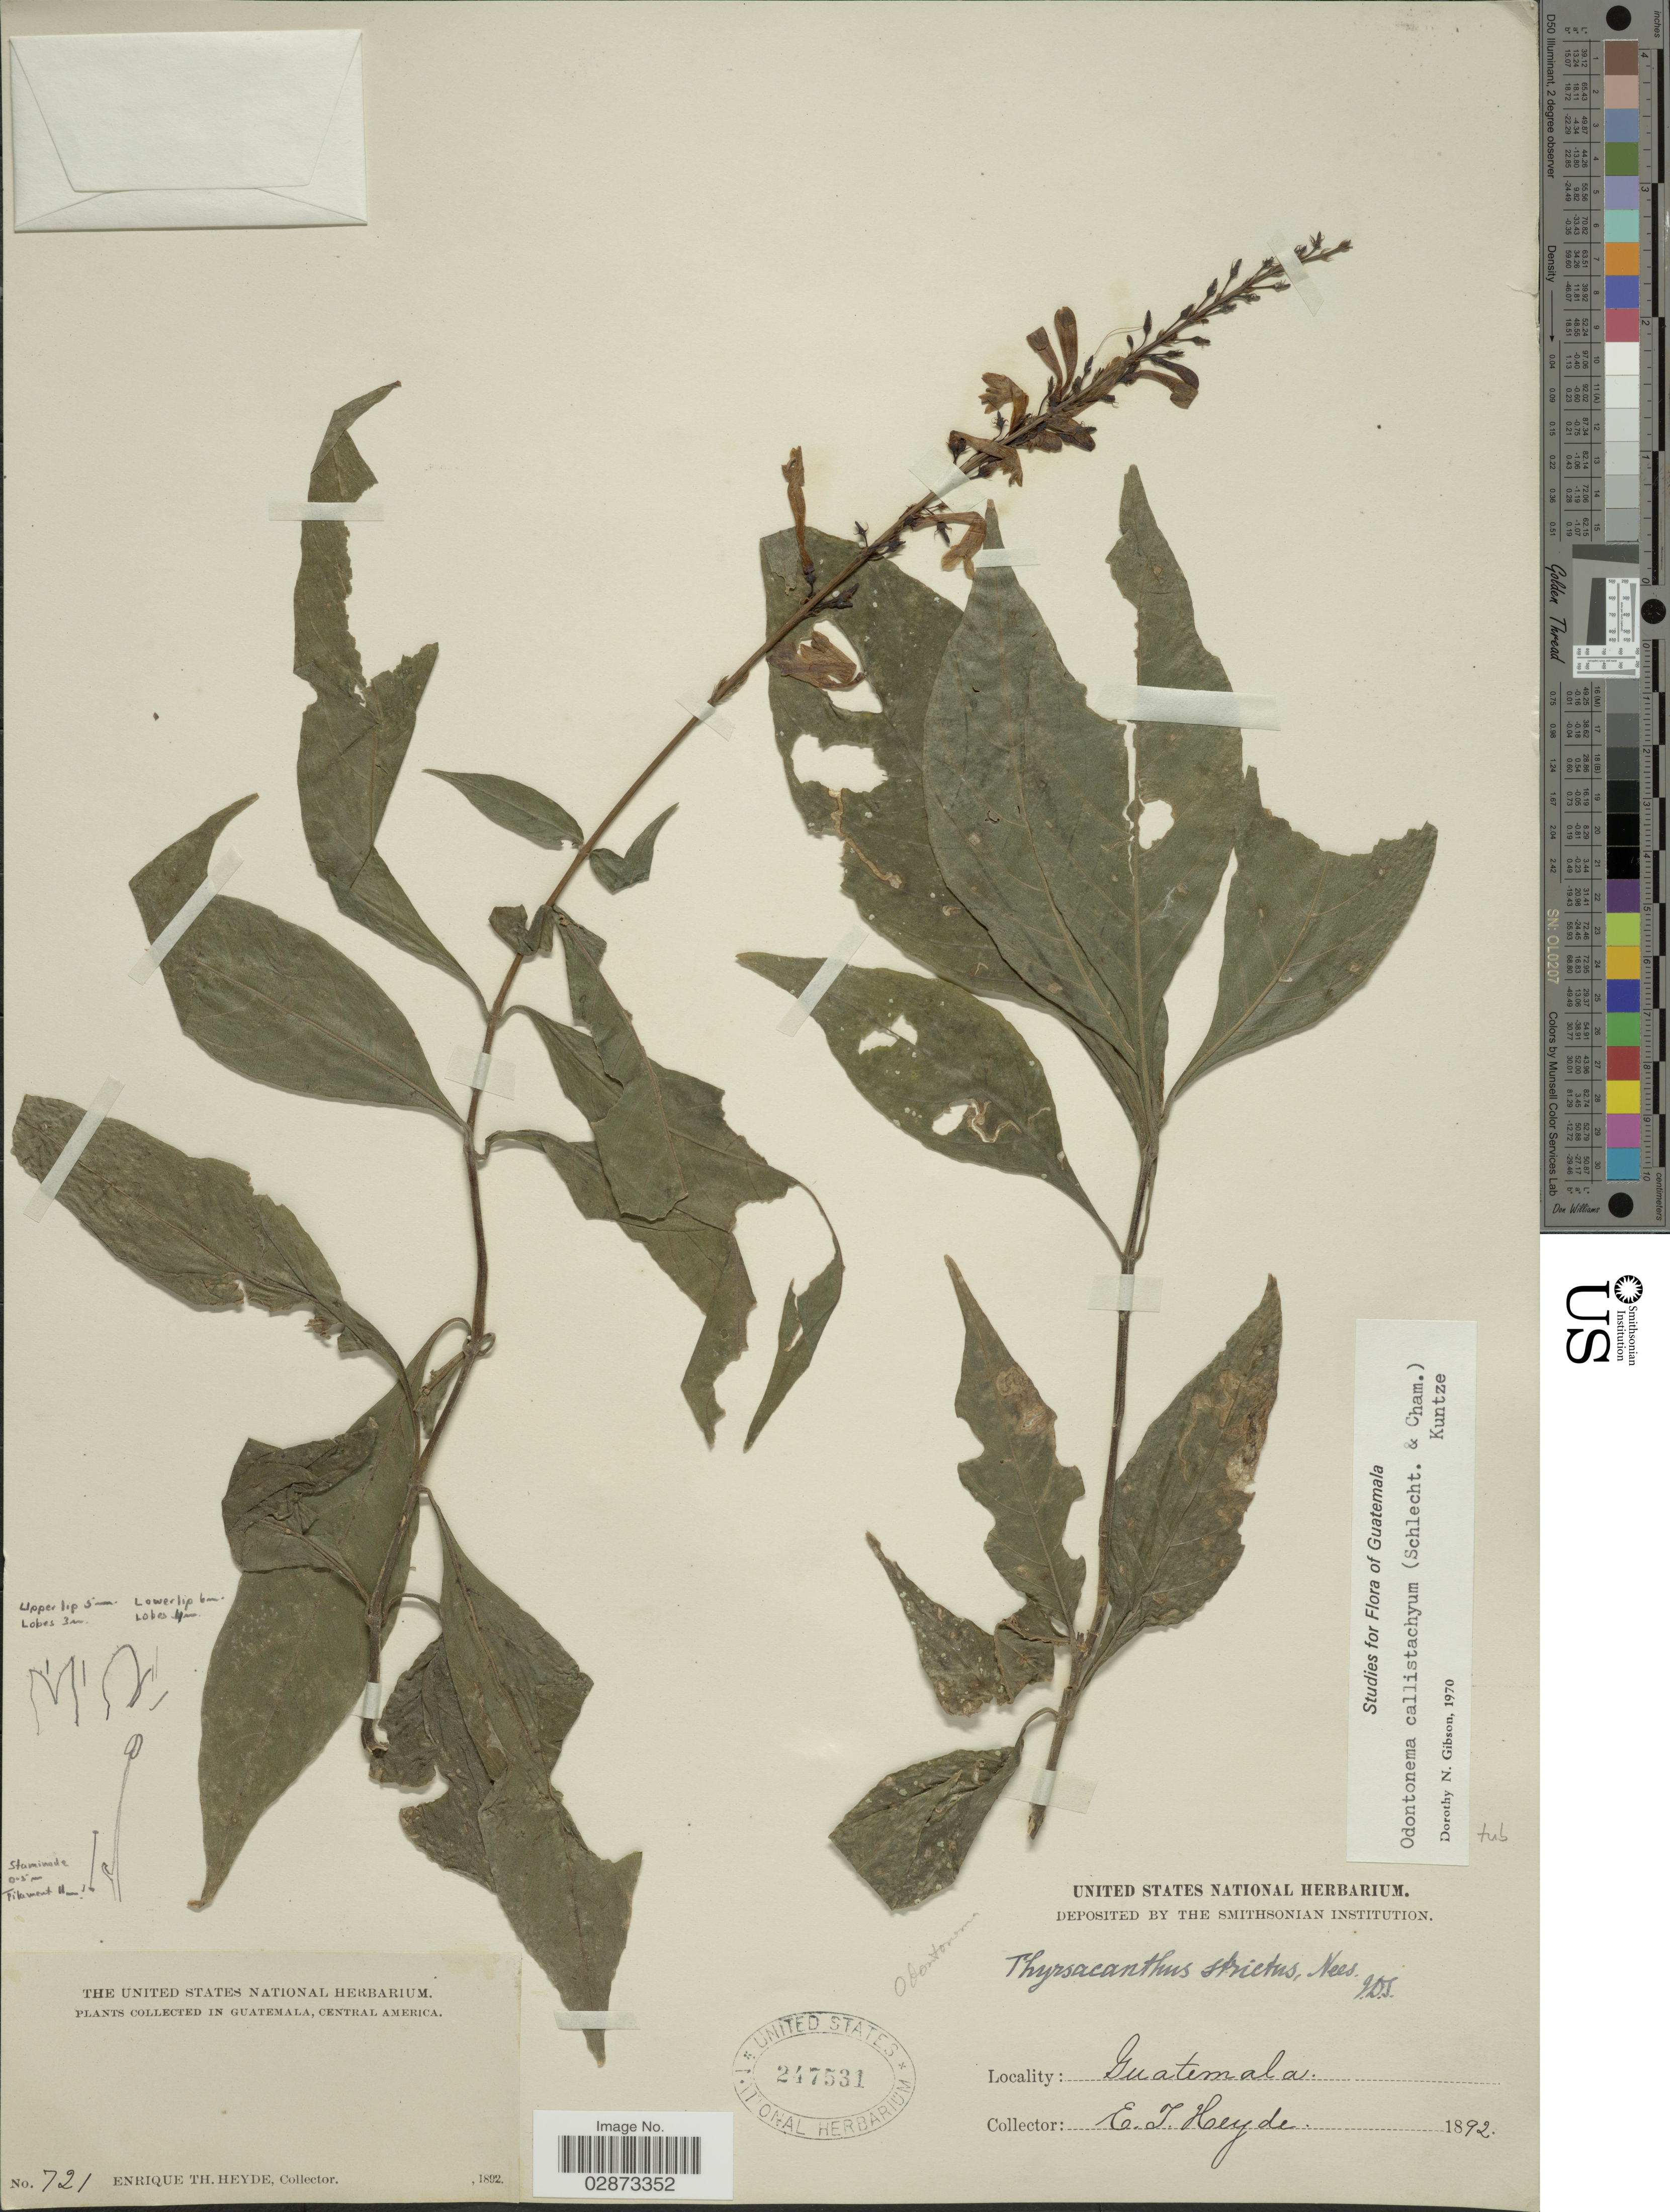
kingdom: Plantae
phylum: Tracheophyta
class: Magnoliopsida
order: Lamiales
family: Acanthaceae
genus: Odontonema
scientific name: Odontonema callistachyum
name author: (Schltdl. & Cham.) Kuntze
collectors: E. T. Heyde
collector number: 721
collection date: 1892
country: Guatemala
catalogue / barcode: US 247531